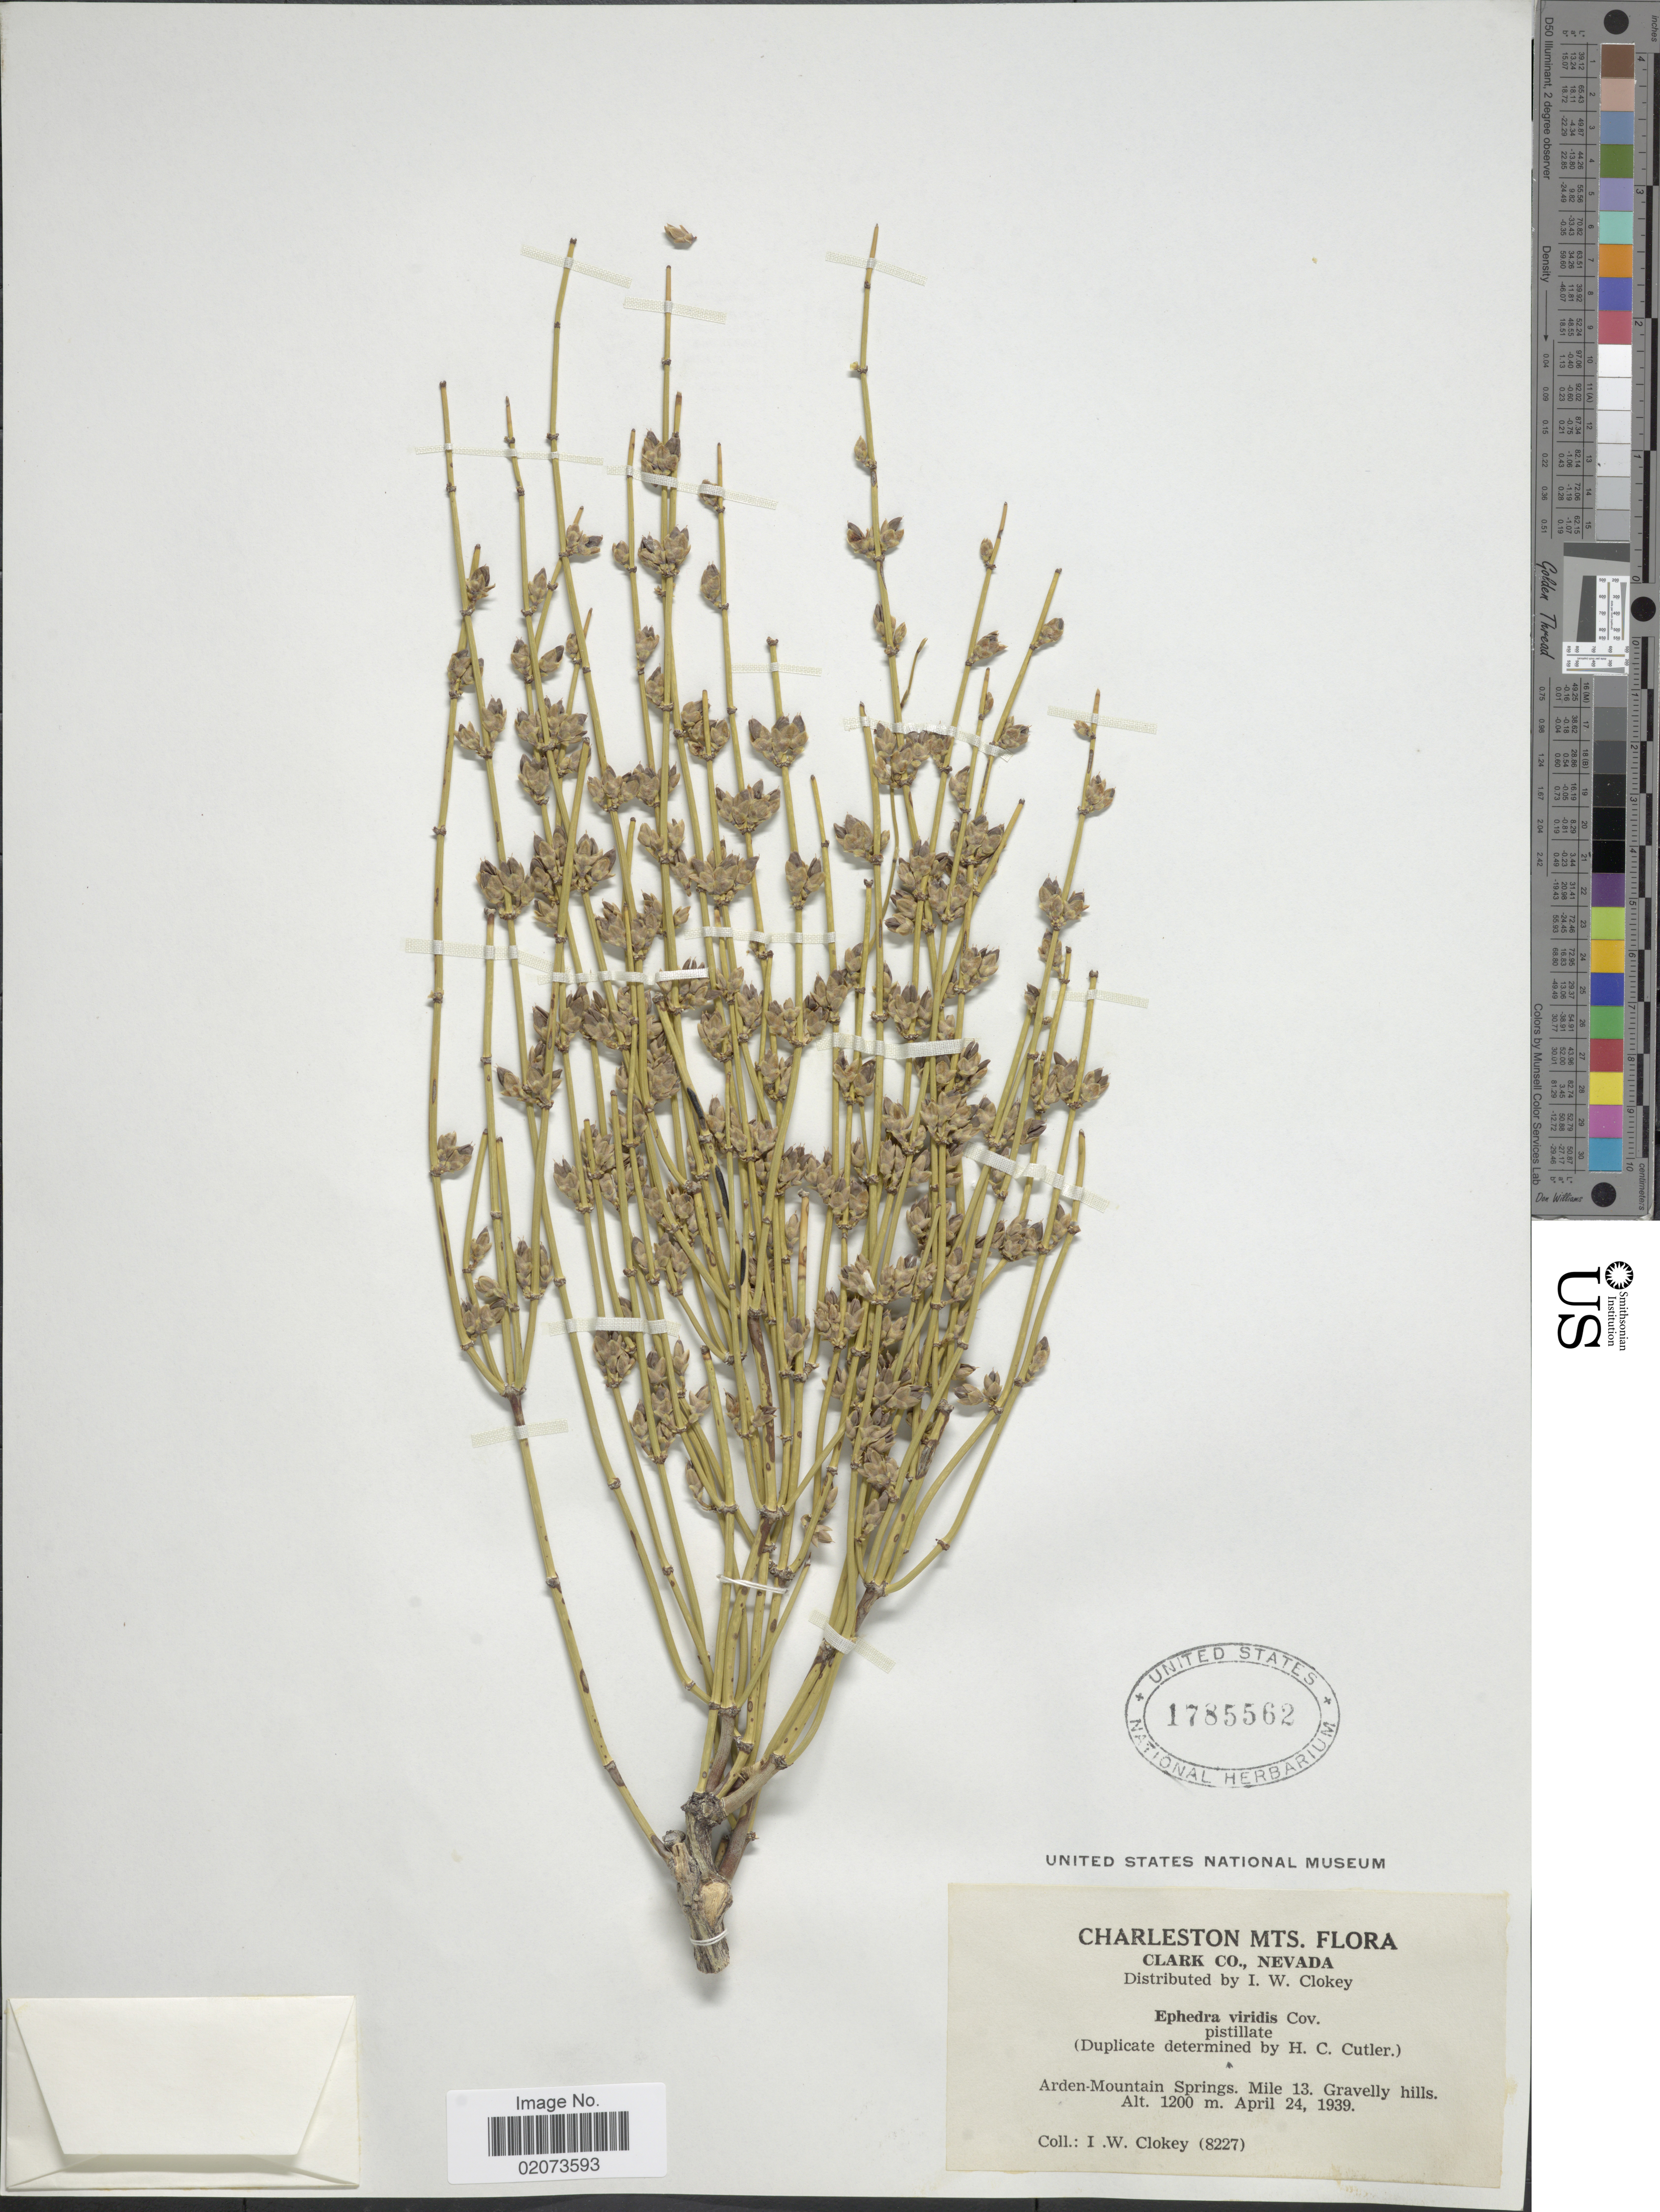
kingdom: Plantae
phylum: Tracheophyta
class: Gnetopsida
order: Ephedrales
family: Ephedraceae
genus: Ephedra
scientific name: Ephedra viridis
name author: Coville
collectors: I. W. Clokey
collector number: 8227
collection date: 1939-04-24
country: United States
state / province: Nevada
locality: Charleston Mts., Clark Co., Arden-Mountain Springs, mile 13, gravelly hills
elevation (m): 1200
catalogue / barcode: US 1785562